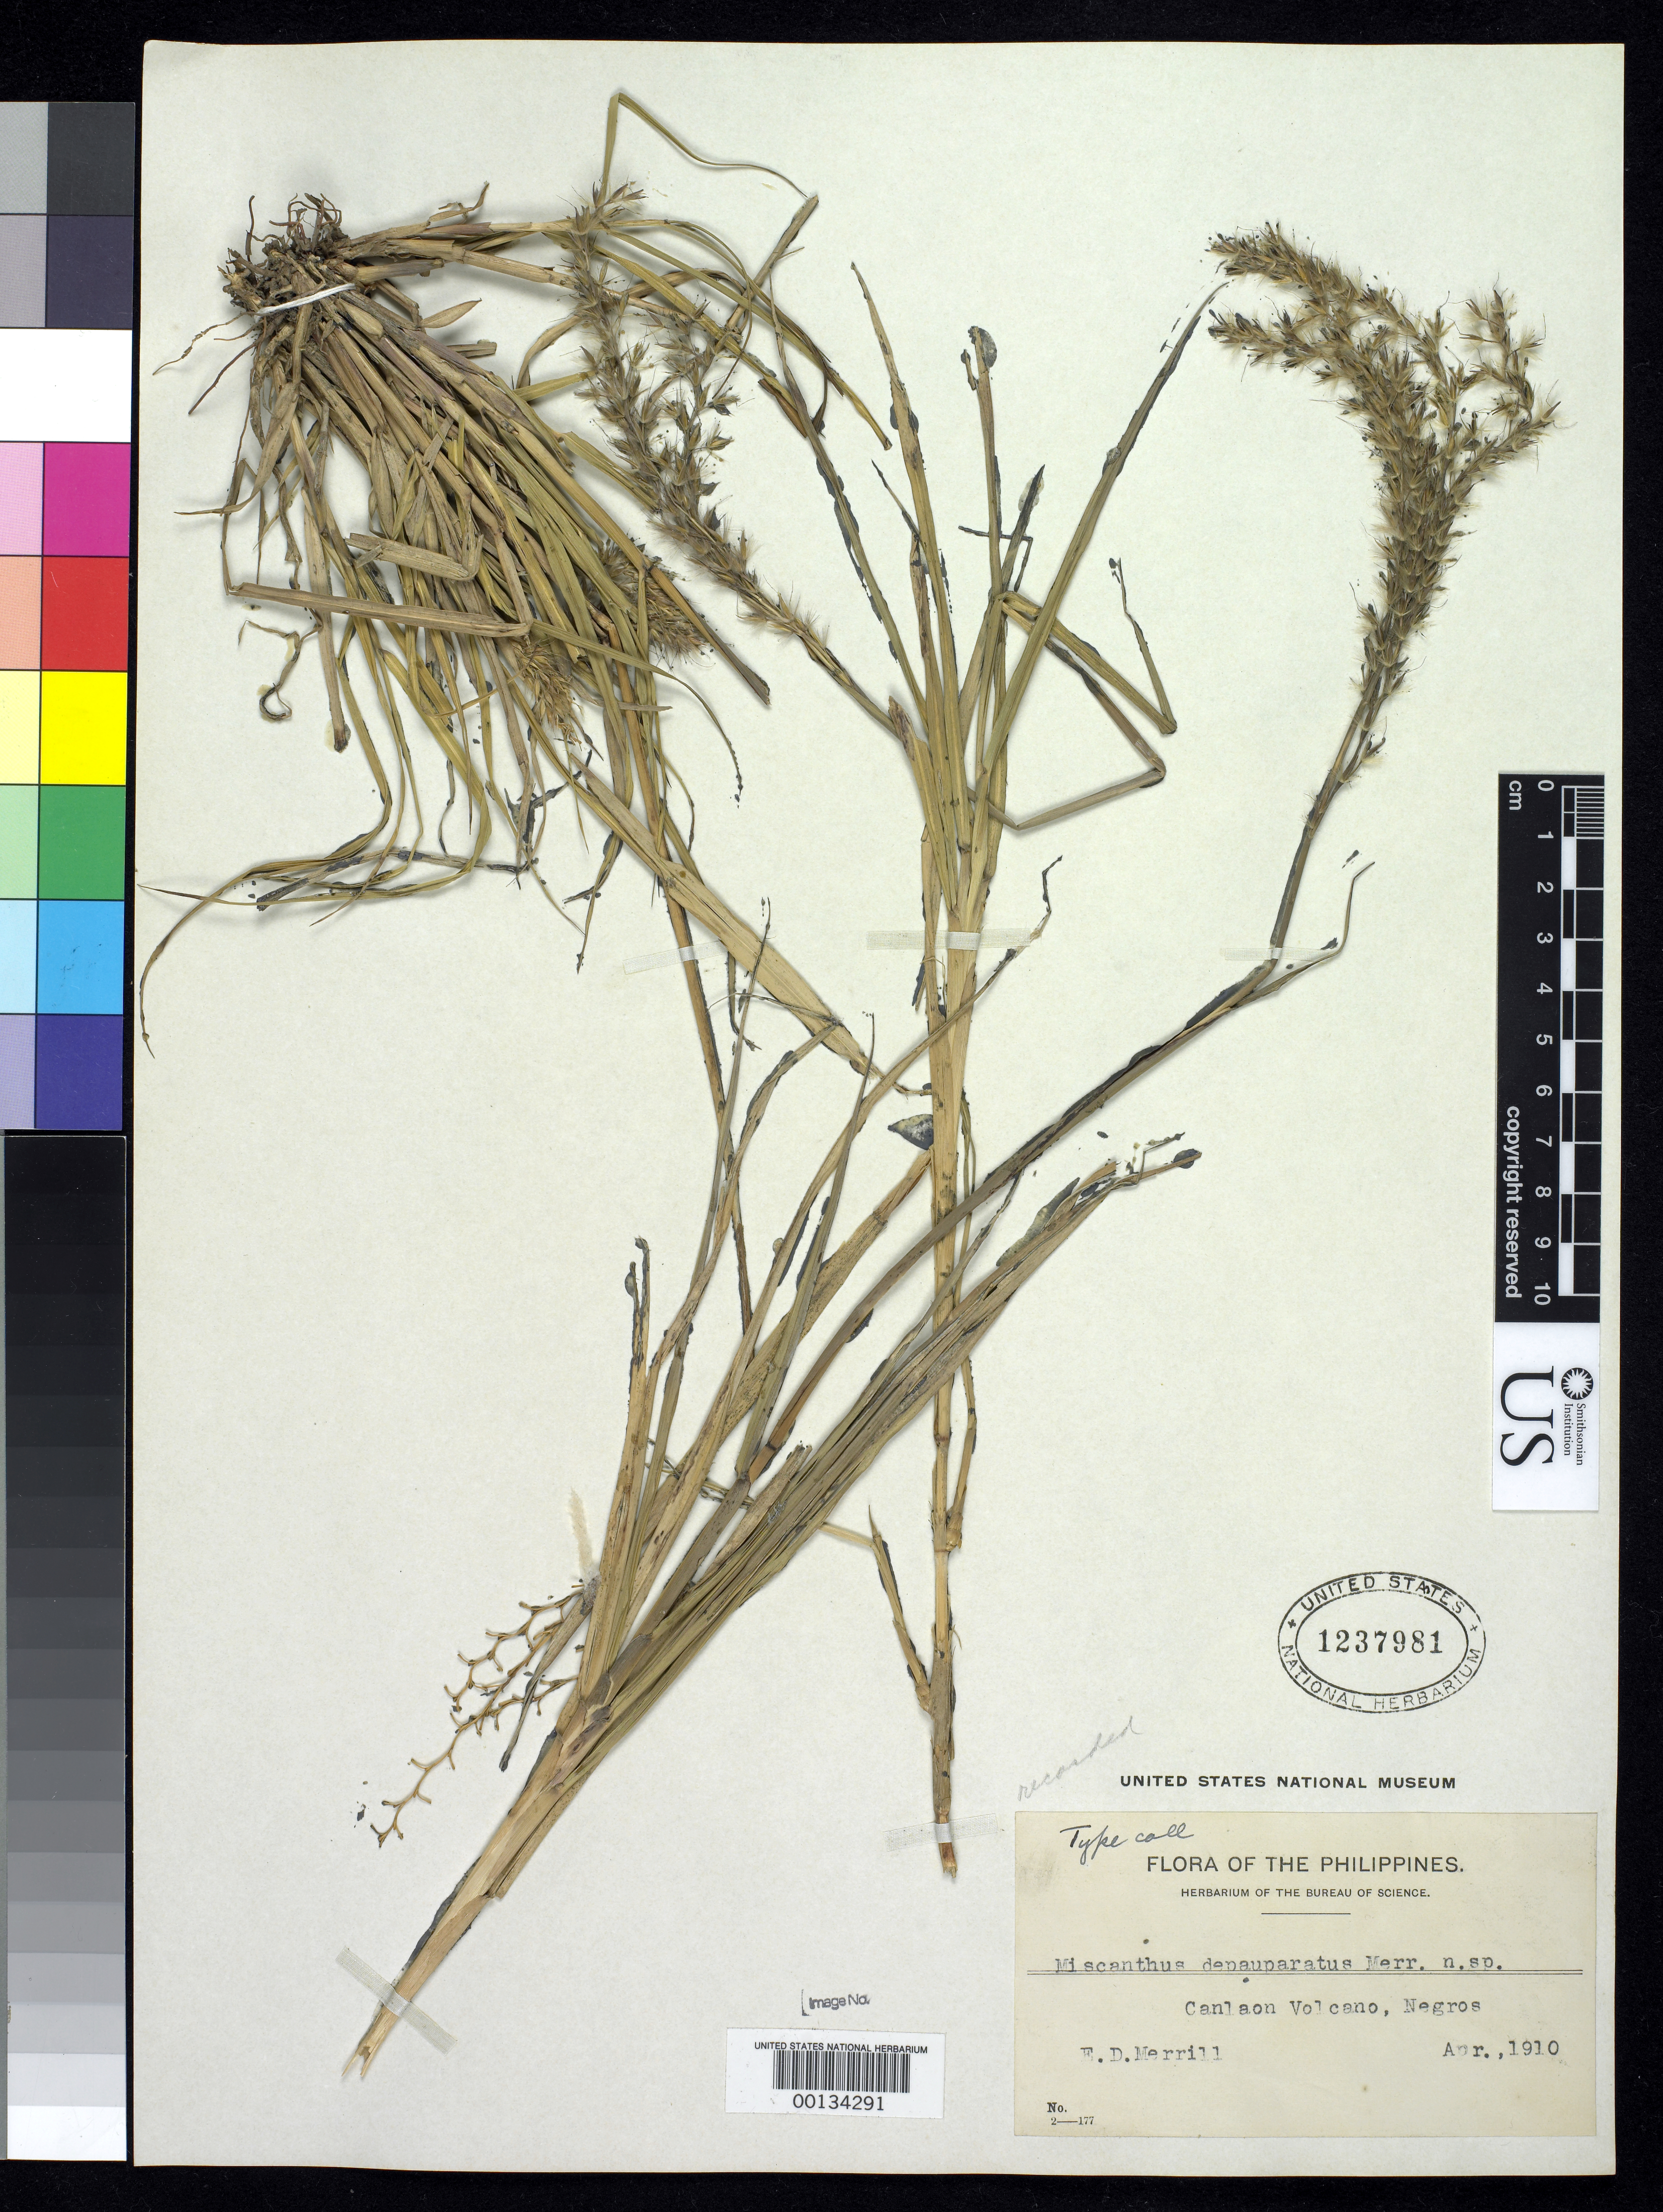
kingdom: Plantae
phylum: Tracheophyta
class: Liliopsida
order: Poales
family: Poaceae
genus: Miscanthus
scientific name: Miscanthus depauparatus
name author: Merr.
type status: Isotype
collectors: E. D. Merrill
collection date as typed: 12 Apr 1910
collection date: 1910-04-12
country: Philippines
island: Negros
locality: Canlaon Volcano.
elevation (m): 1800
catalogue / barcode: US 1237981